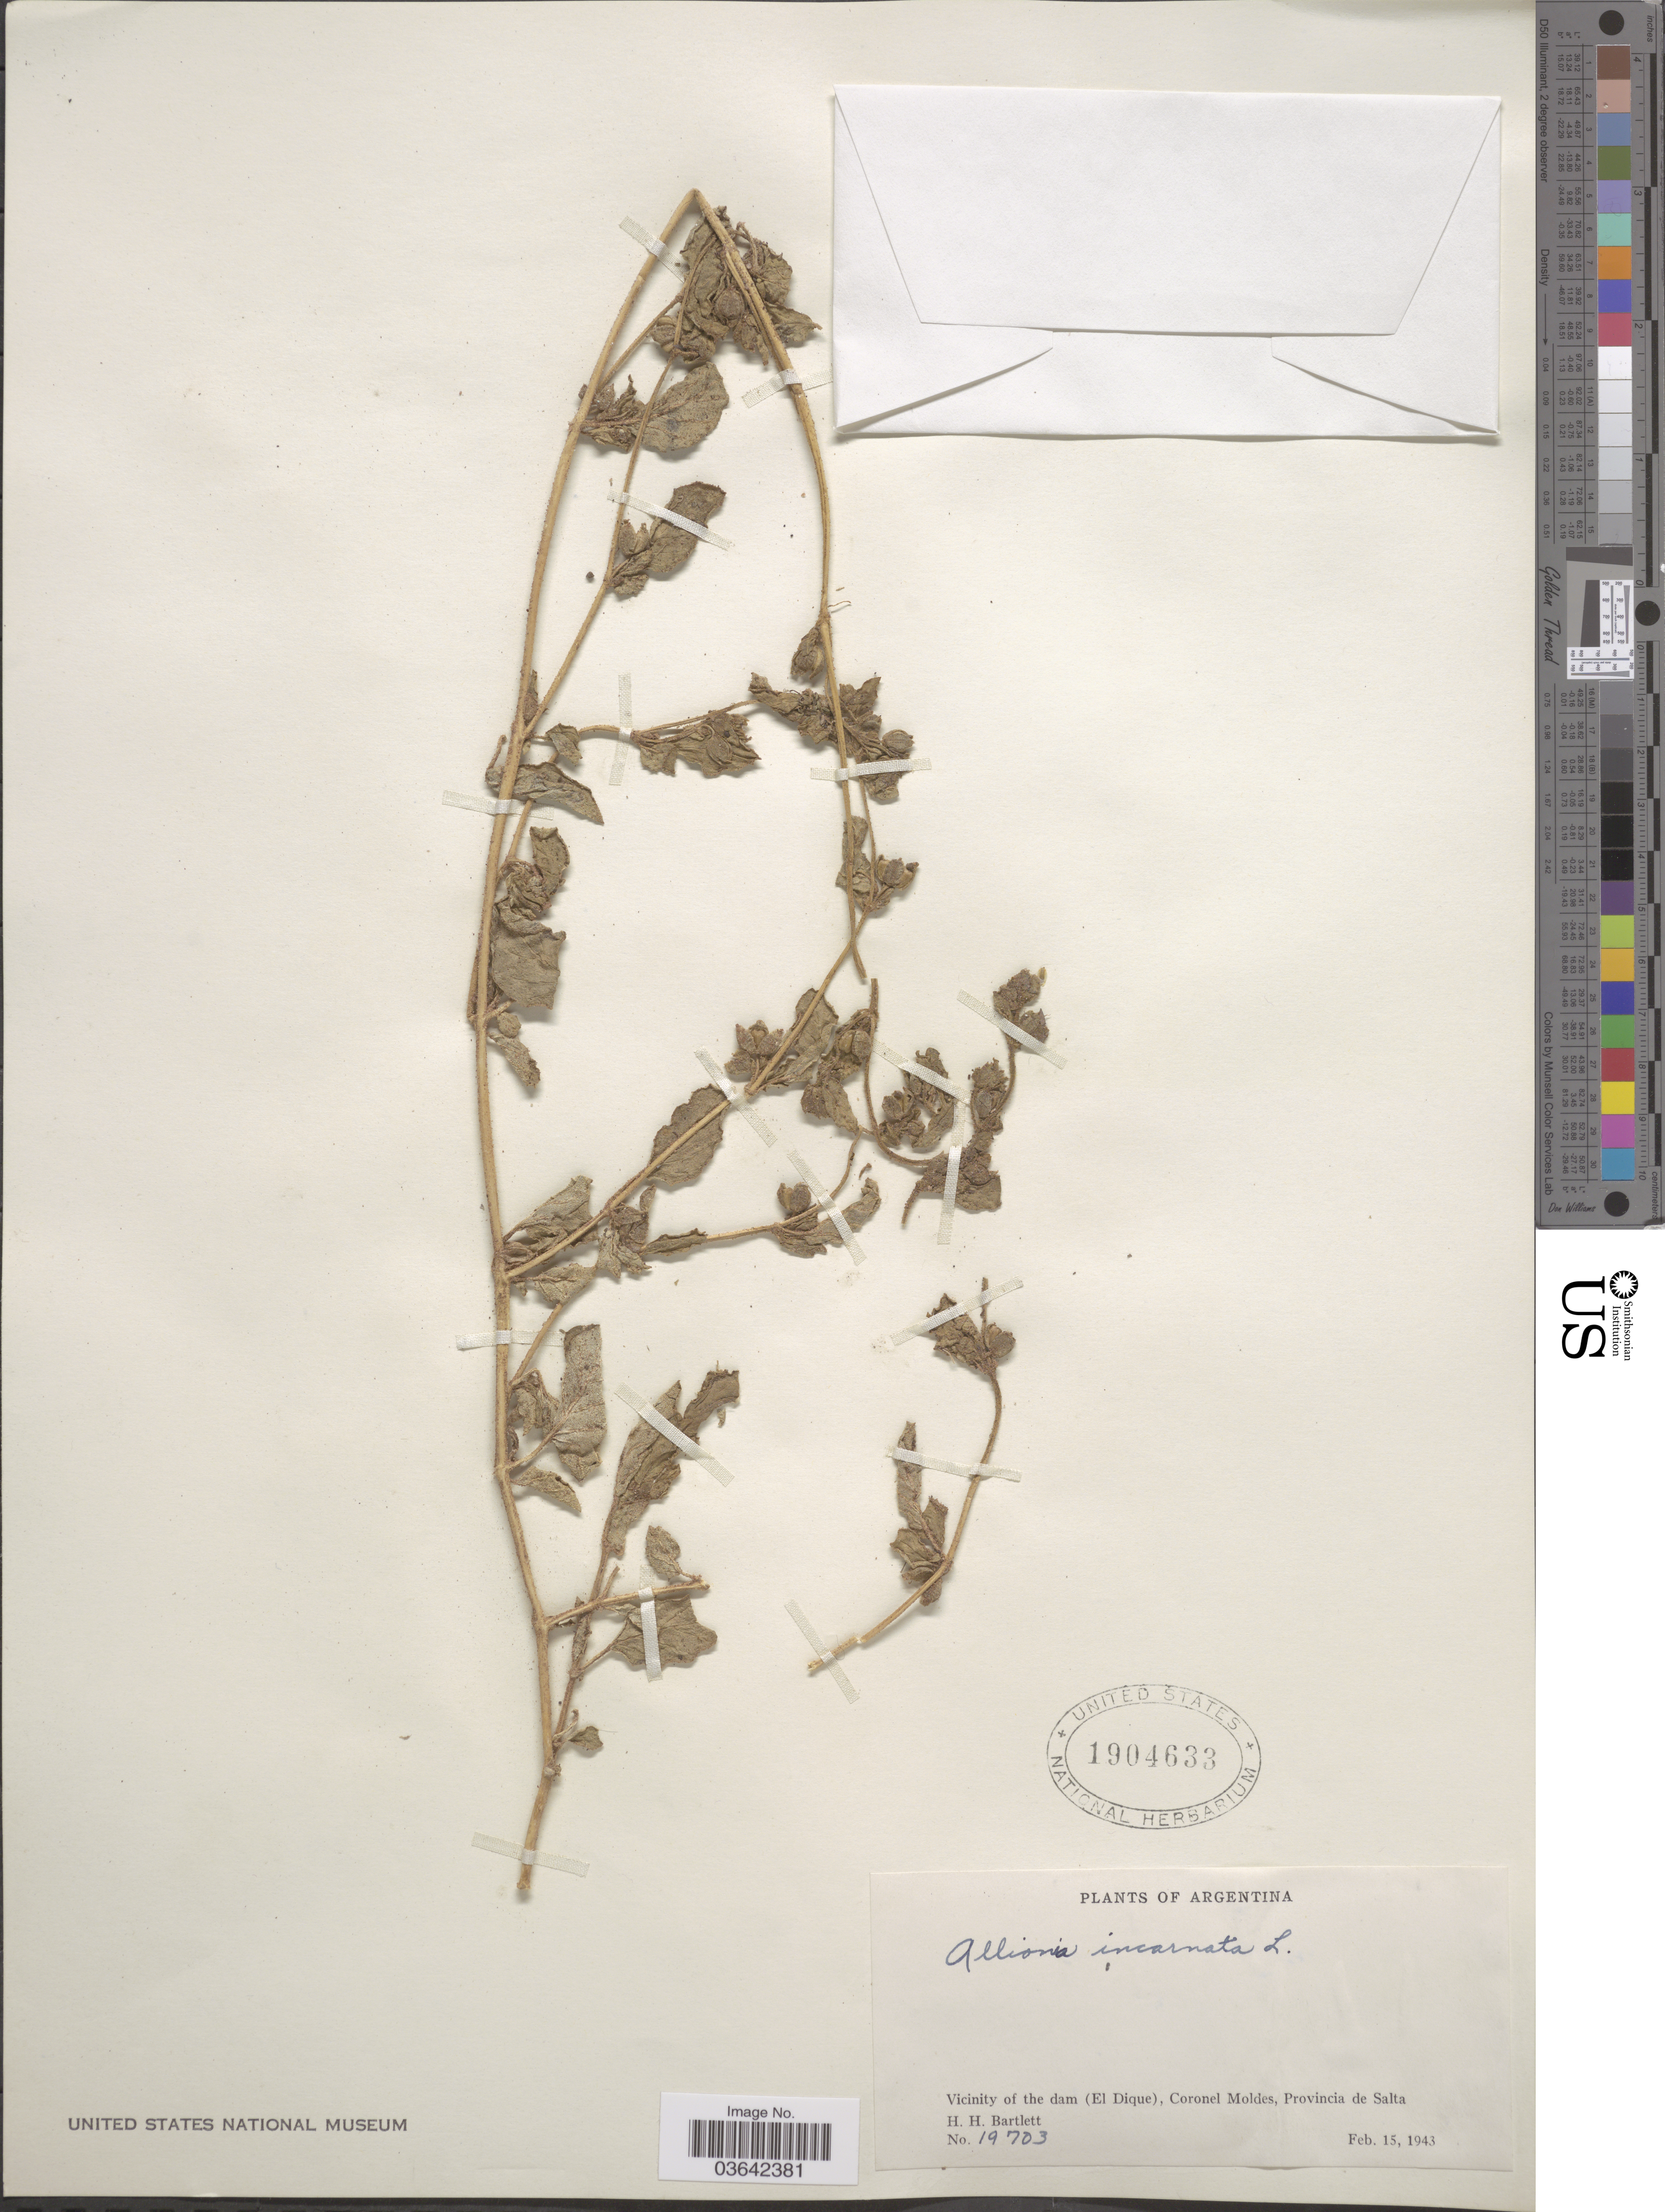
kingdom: Plantae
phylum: Tracheophyta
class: Magnoliopsida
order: Caryophyllales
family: Nyctaginaceae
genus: Allionia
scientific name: Allionia incarnata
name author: L.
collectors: H. H. Bartlett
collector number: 19703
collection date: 1943-02-15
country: Argentina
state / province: Salta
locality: Vicinity of the dam (El Dique), Coronel Moldes.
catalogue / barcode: US 1904633